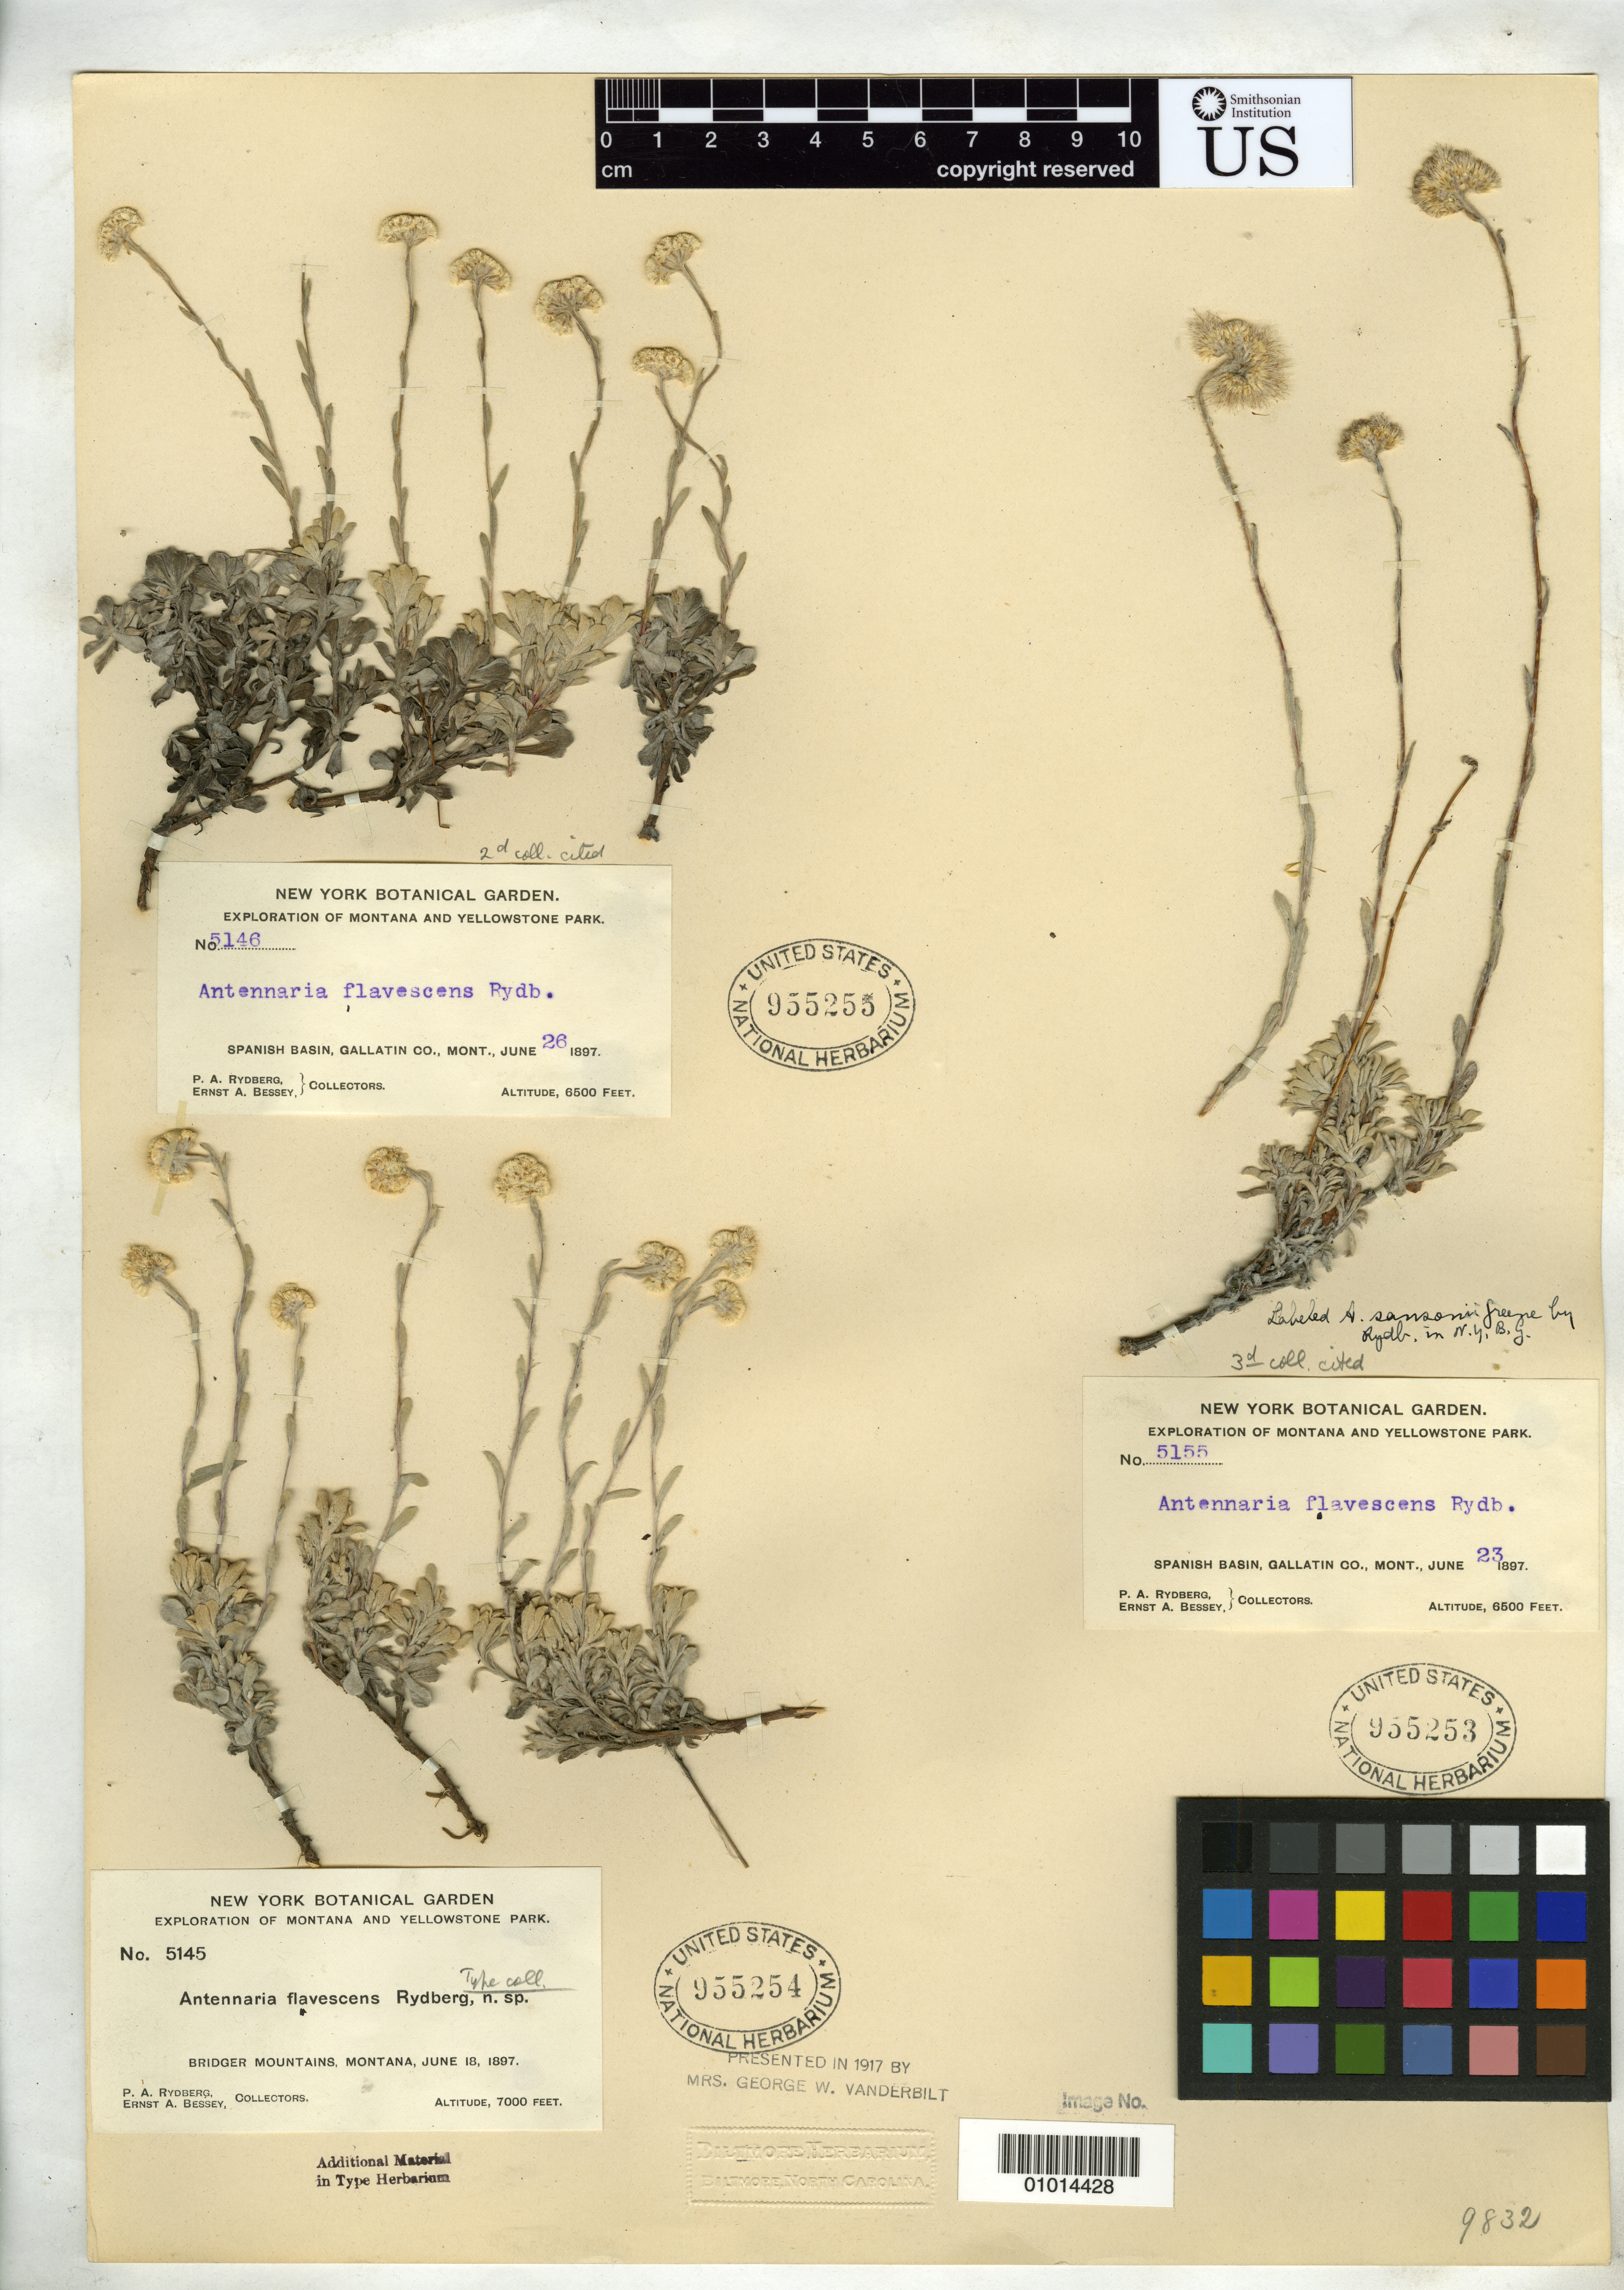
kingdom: Plantae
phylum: Tracheophyta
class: Magnoliopsida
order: Asterales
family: Asteraceae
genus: Antennaria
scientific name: Antennaria flavescens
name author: Rydb.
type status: Isotype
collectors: P. A. Rydberg & E. Bessey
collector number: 5145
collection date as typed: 18 Jun 1897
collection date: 1897-06-18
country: United States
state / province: Montana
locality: Yellowstone National Park; Bridger Mountains.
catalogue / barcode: US 955254